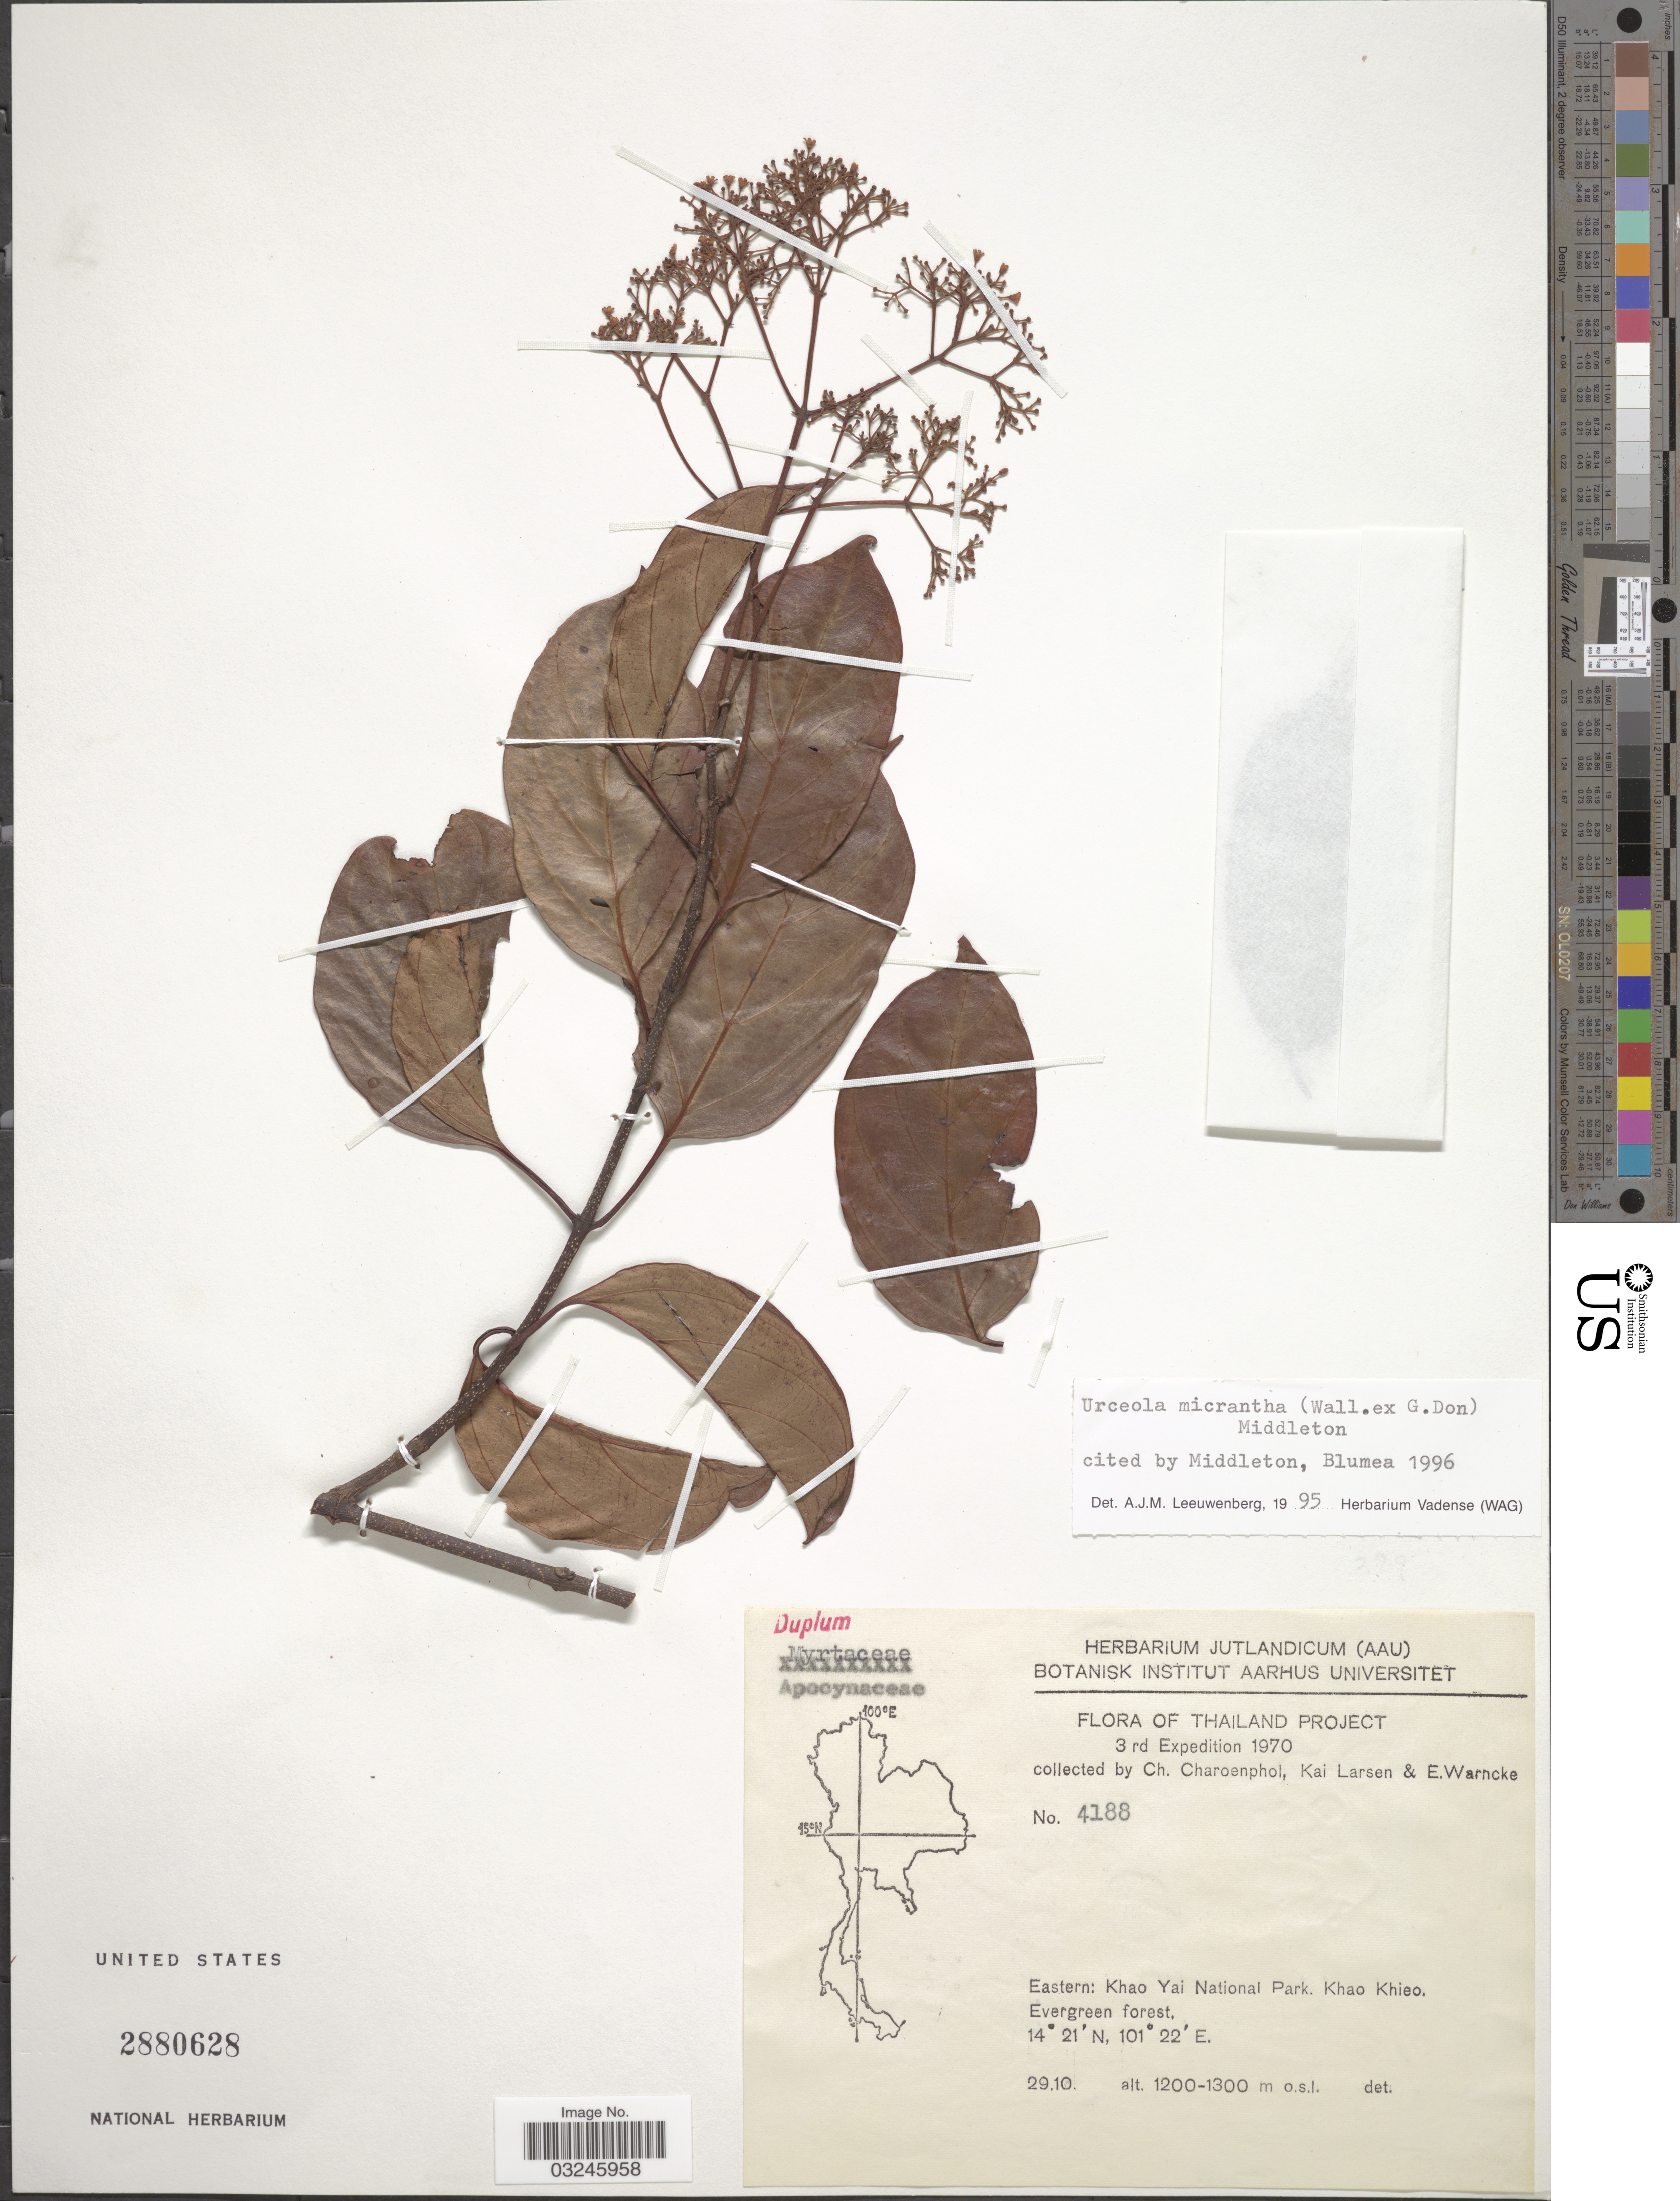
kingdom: Plantae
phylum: Tracheophyta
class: Magnoliopsida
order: Gentianales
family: Apocynaceae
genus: Urceola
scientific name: Urceola micrantha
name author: (Wall. ex G. Don) Mabb.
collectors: C. Charoenphol, K. Larsen & E. Warncke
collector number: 4188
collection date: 1970-10-29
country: Thailand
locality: Eastern: Khao Yai National Park. Khao Khieo.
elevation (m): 1200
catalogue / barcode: US 2880628